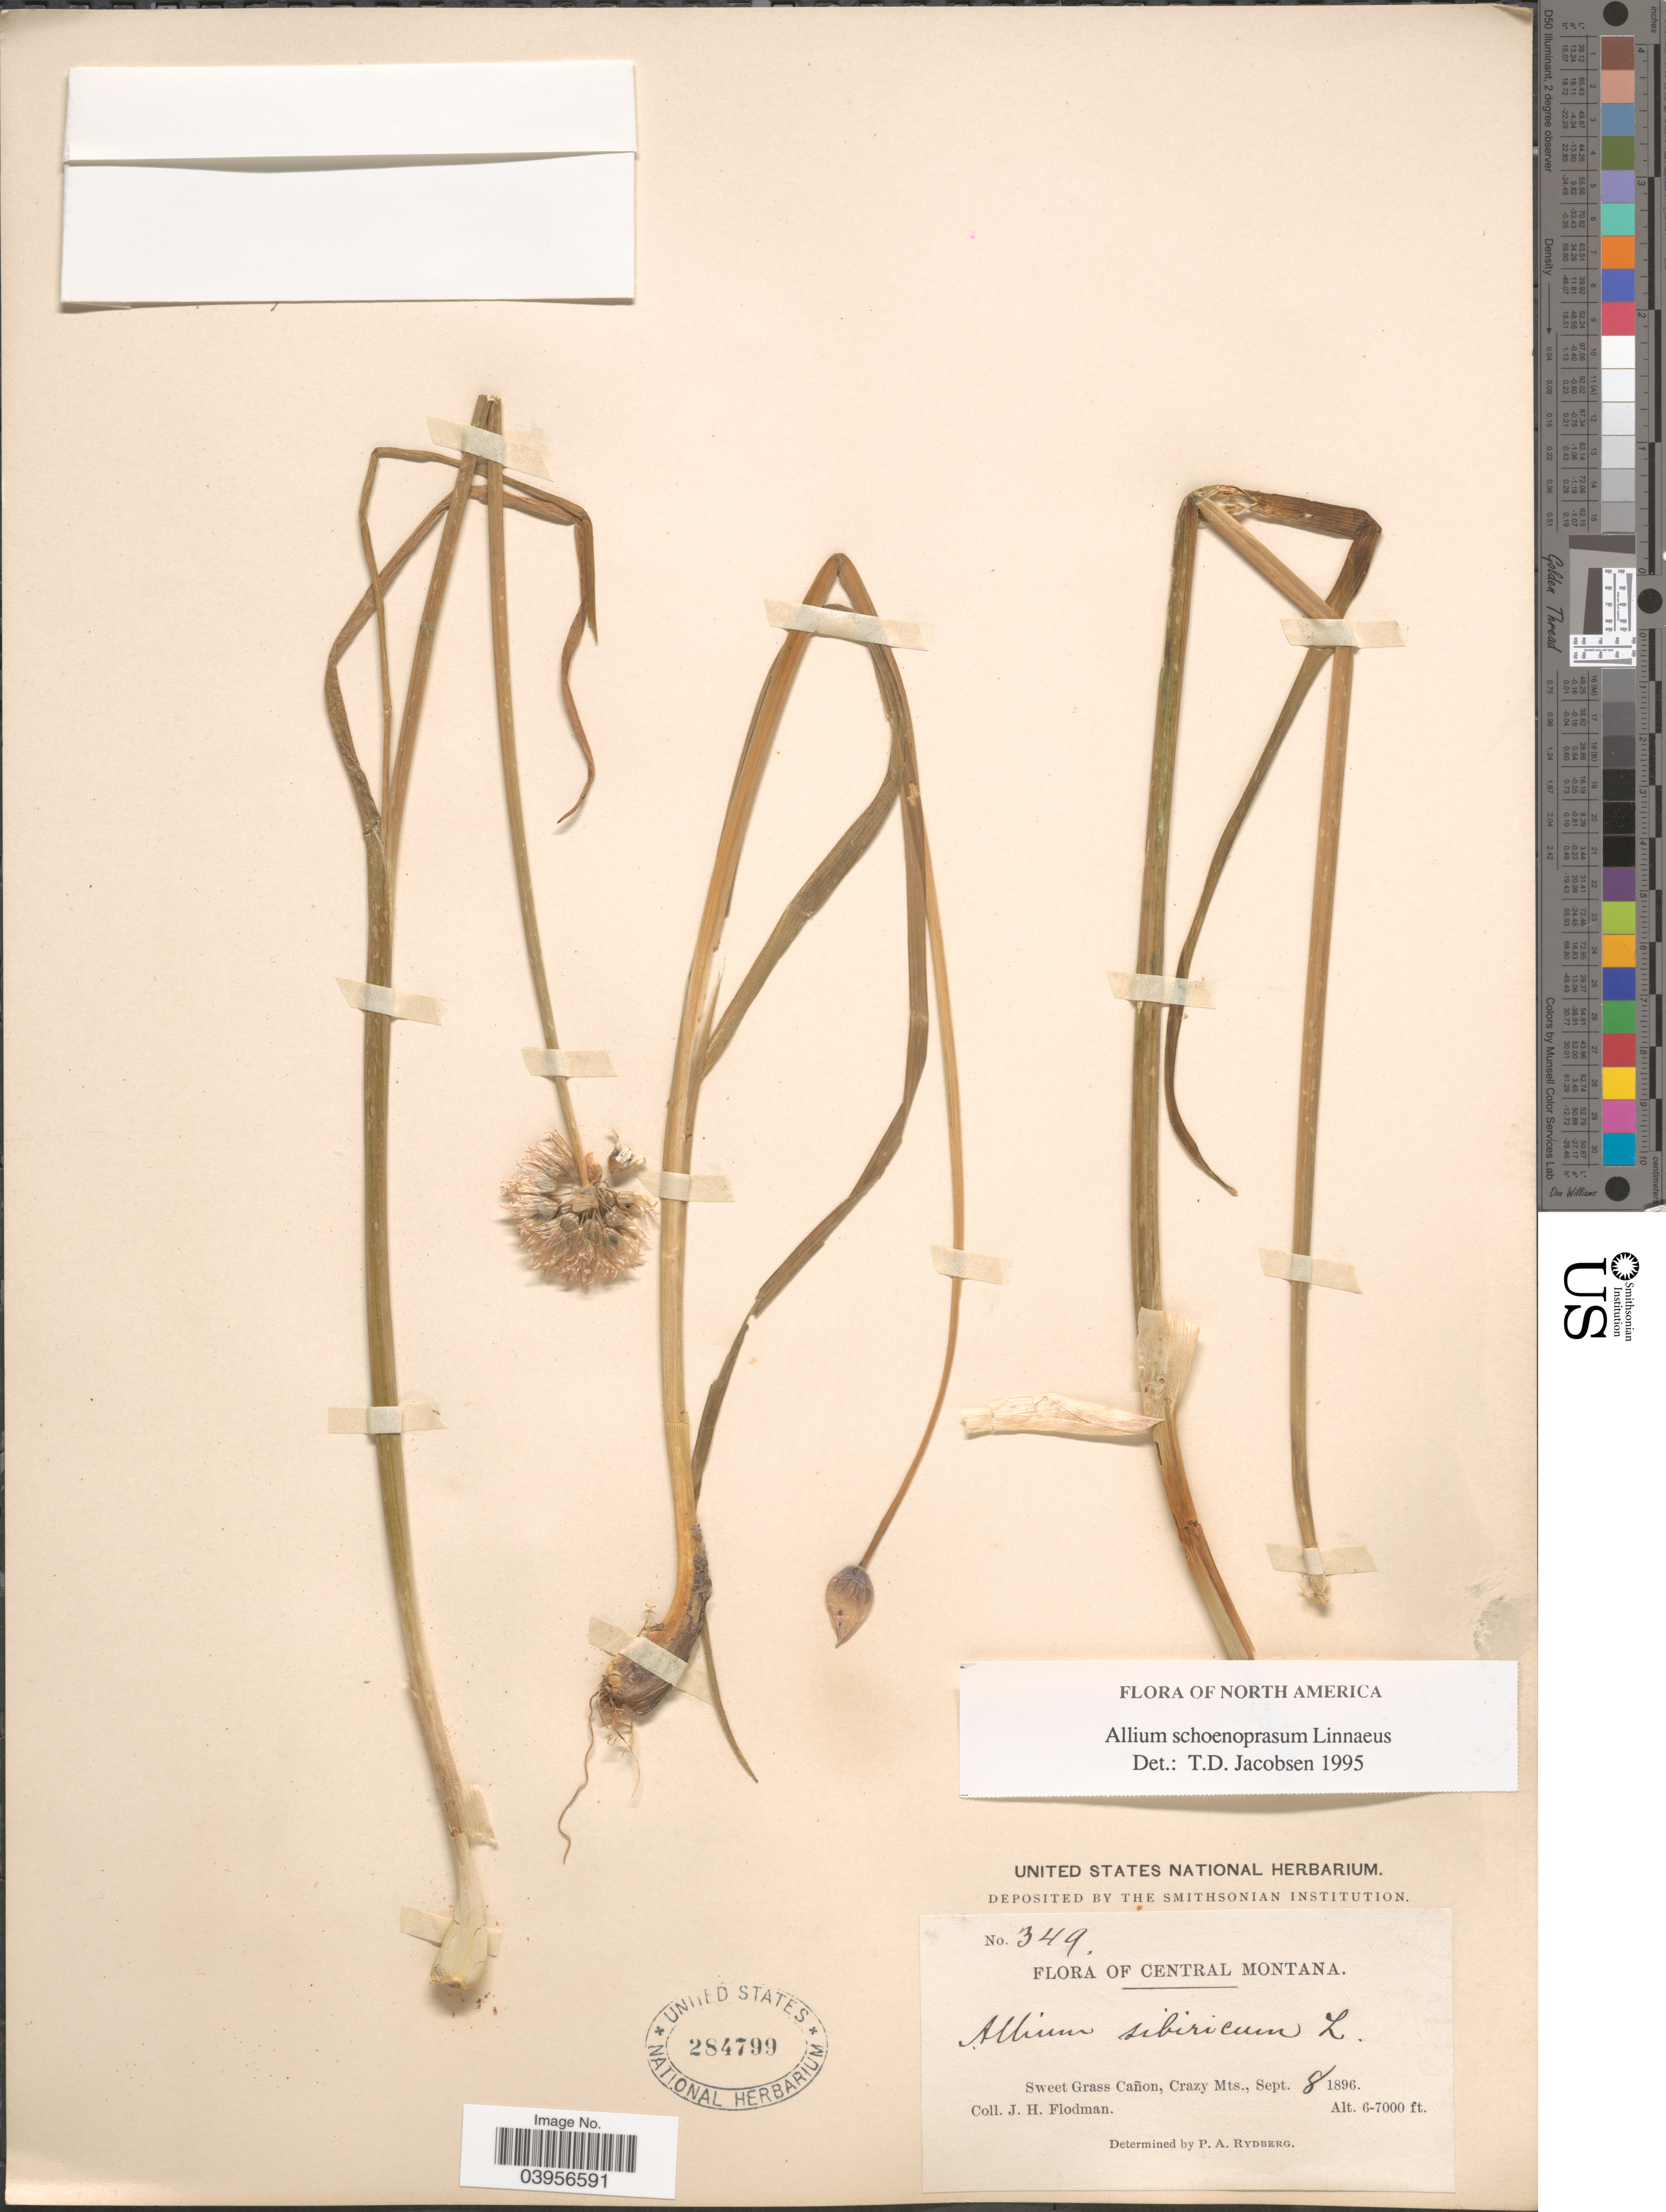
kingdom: Plantae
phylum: Tracheophyta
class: Liliopsida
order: Asparagales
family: Amaryllidaceae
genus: Allium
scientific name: Allium schoenoprasum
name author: L.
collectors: J. Flodman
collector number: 349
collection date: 1896-09-08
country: United States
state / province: Montana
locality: Central Montana. Sweet Grass Cañon, Crazy Mts.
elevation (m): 1829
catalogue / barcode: US 284799